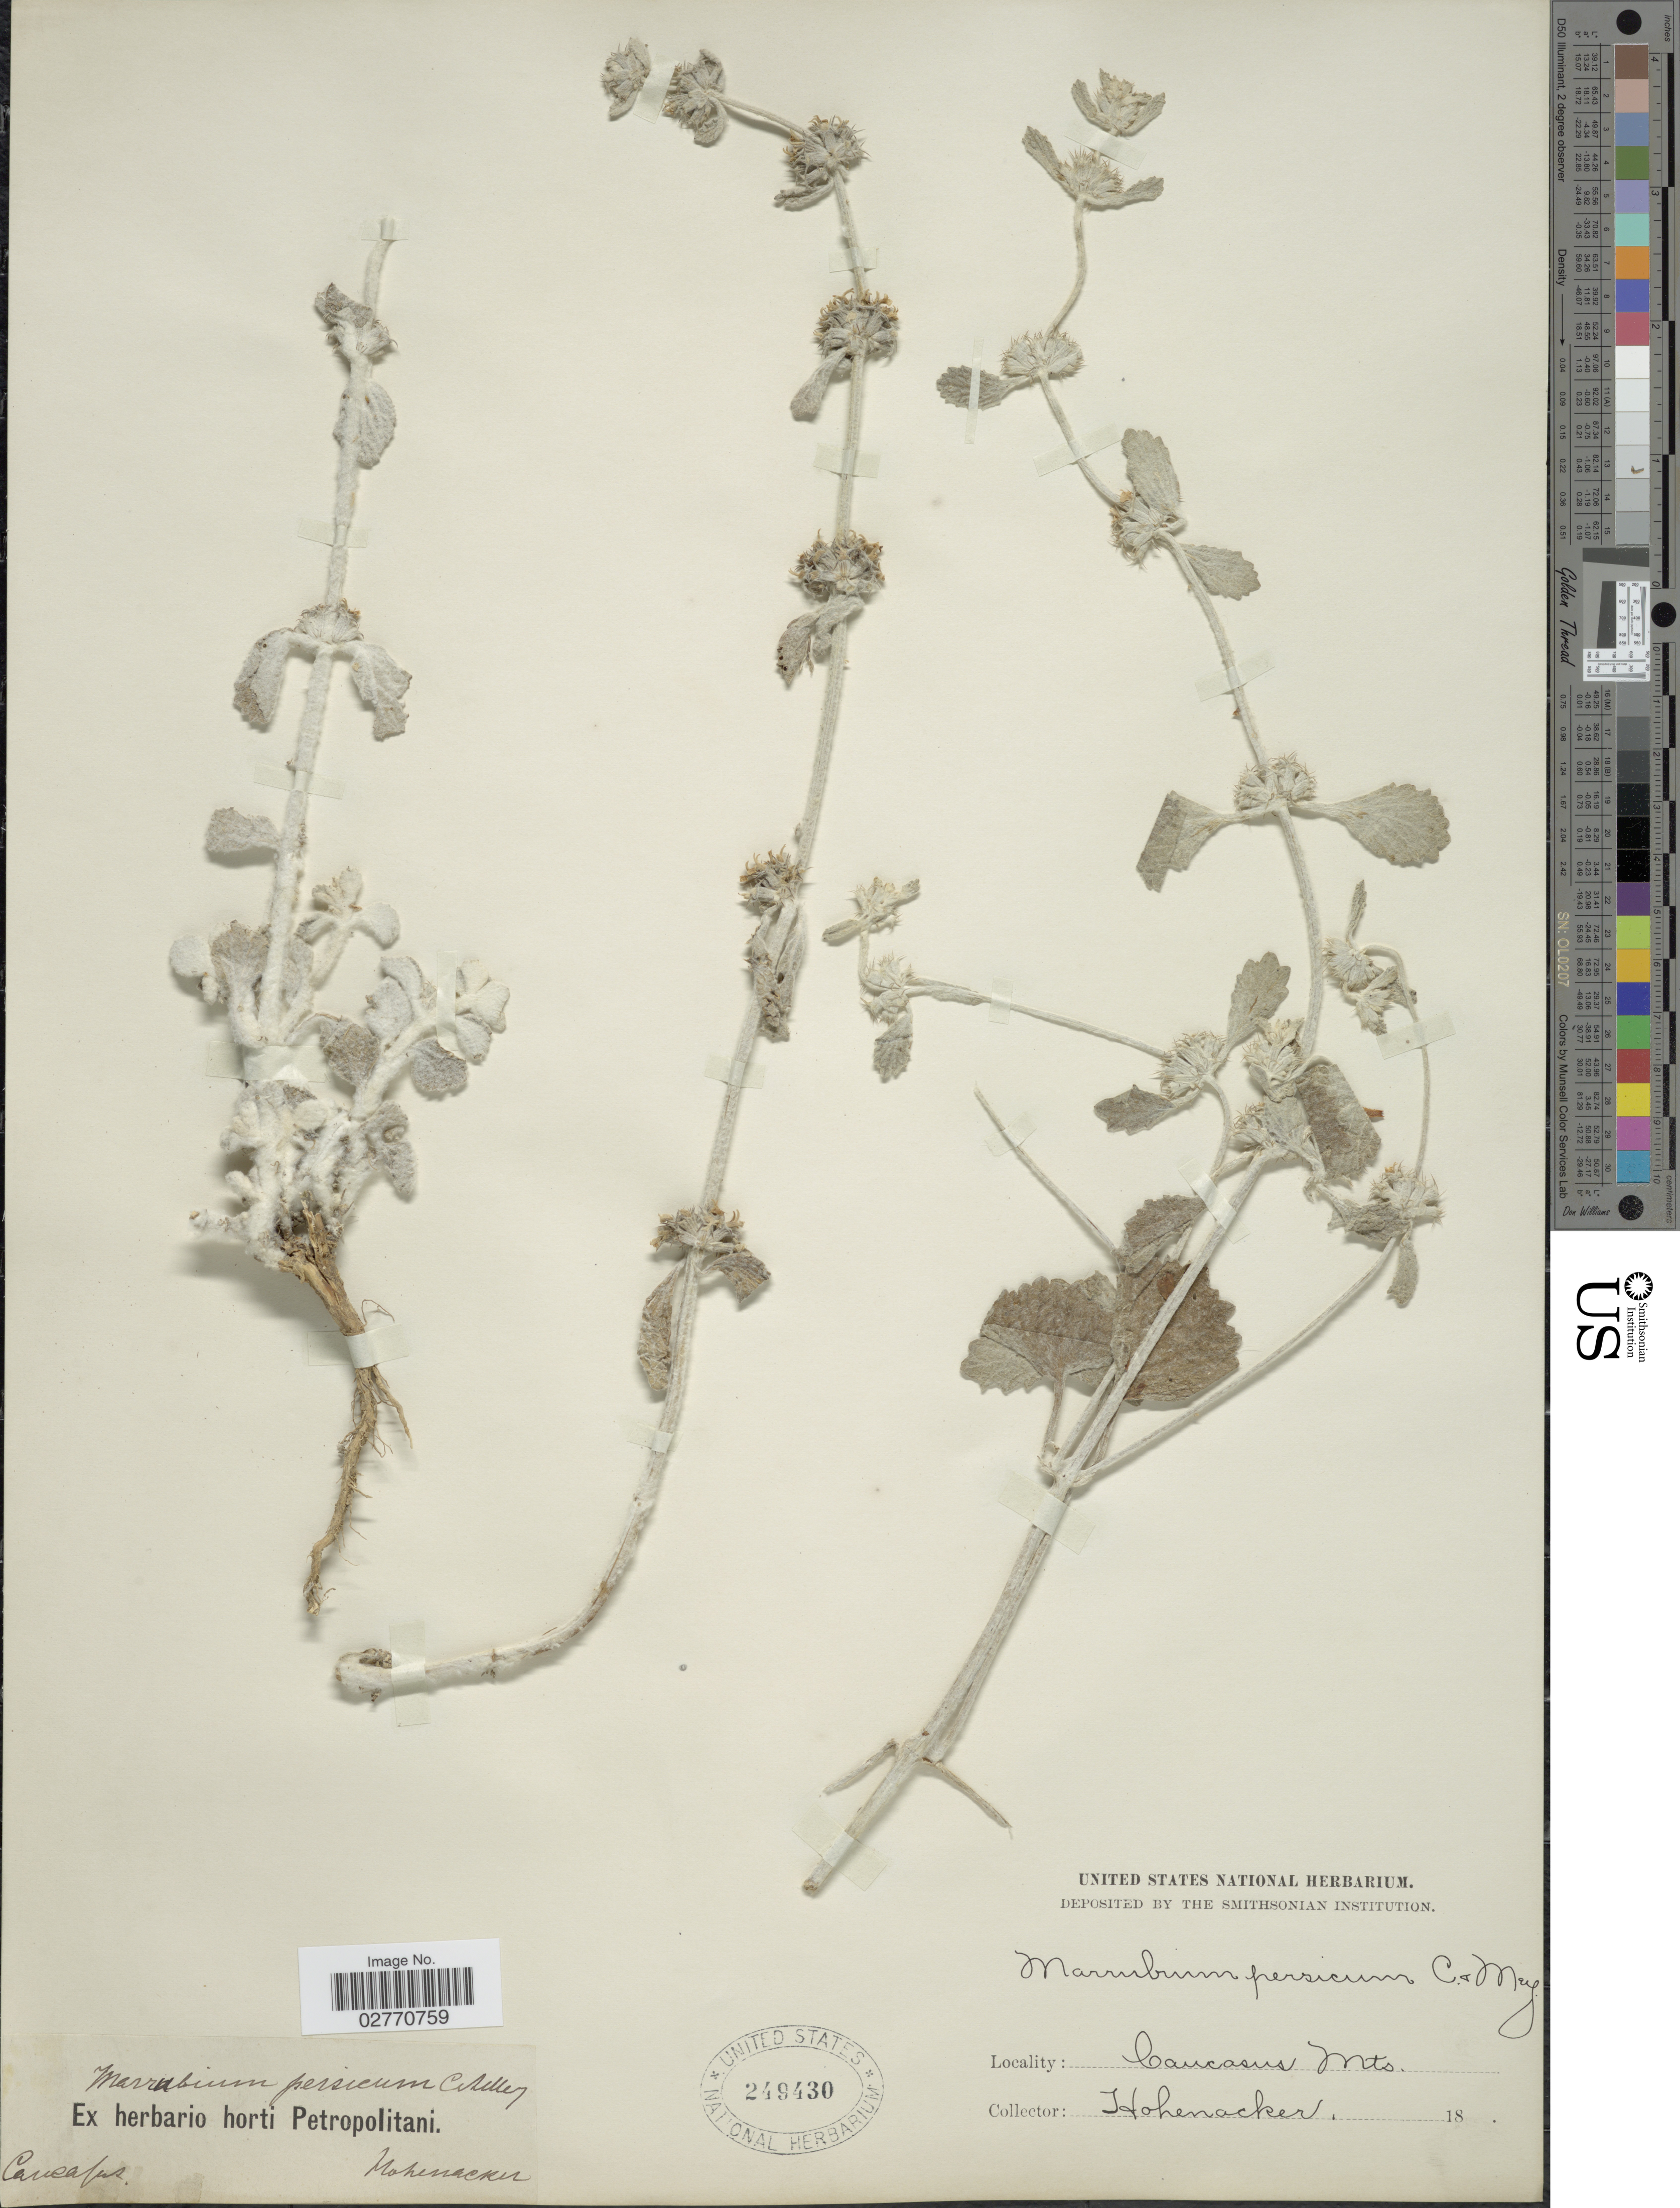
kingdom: Plantae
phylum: Tracheophyta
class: Magnoliopsida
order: Lamiales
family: Lamiaceae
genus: Marrubium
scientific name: Marrubium persicum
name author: C.A. Mey.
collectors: Hohenacker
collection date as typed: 18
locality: Caucasus, Caucasus Mts.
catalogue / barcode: US 249430